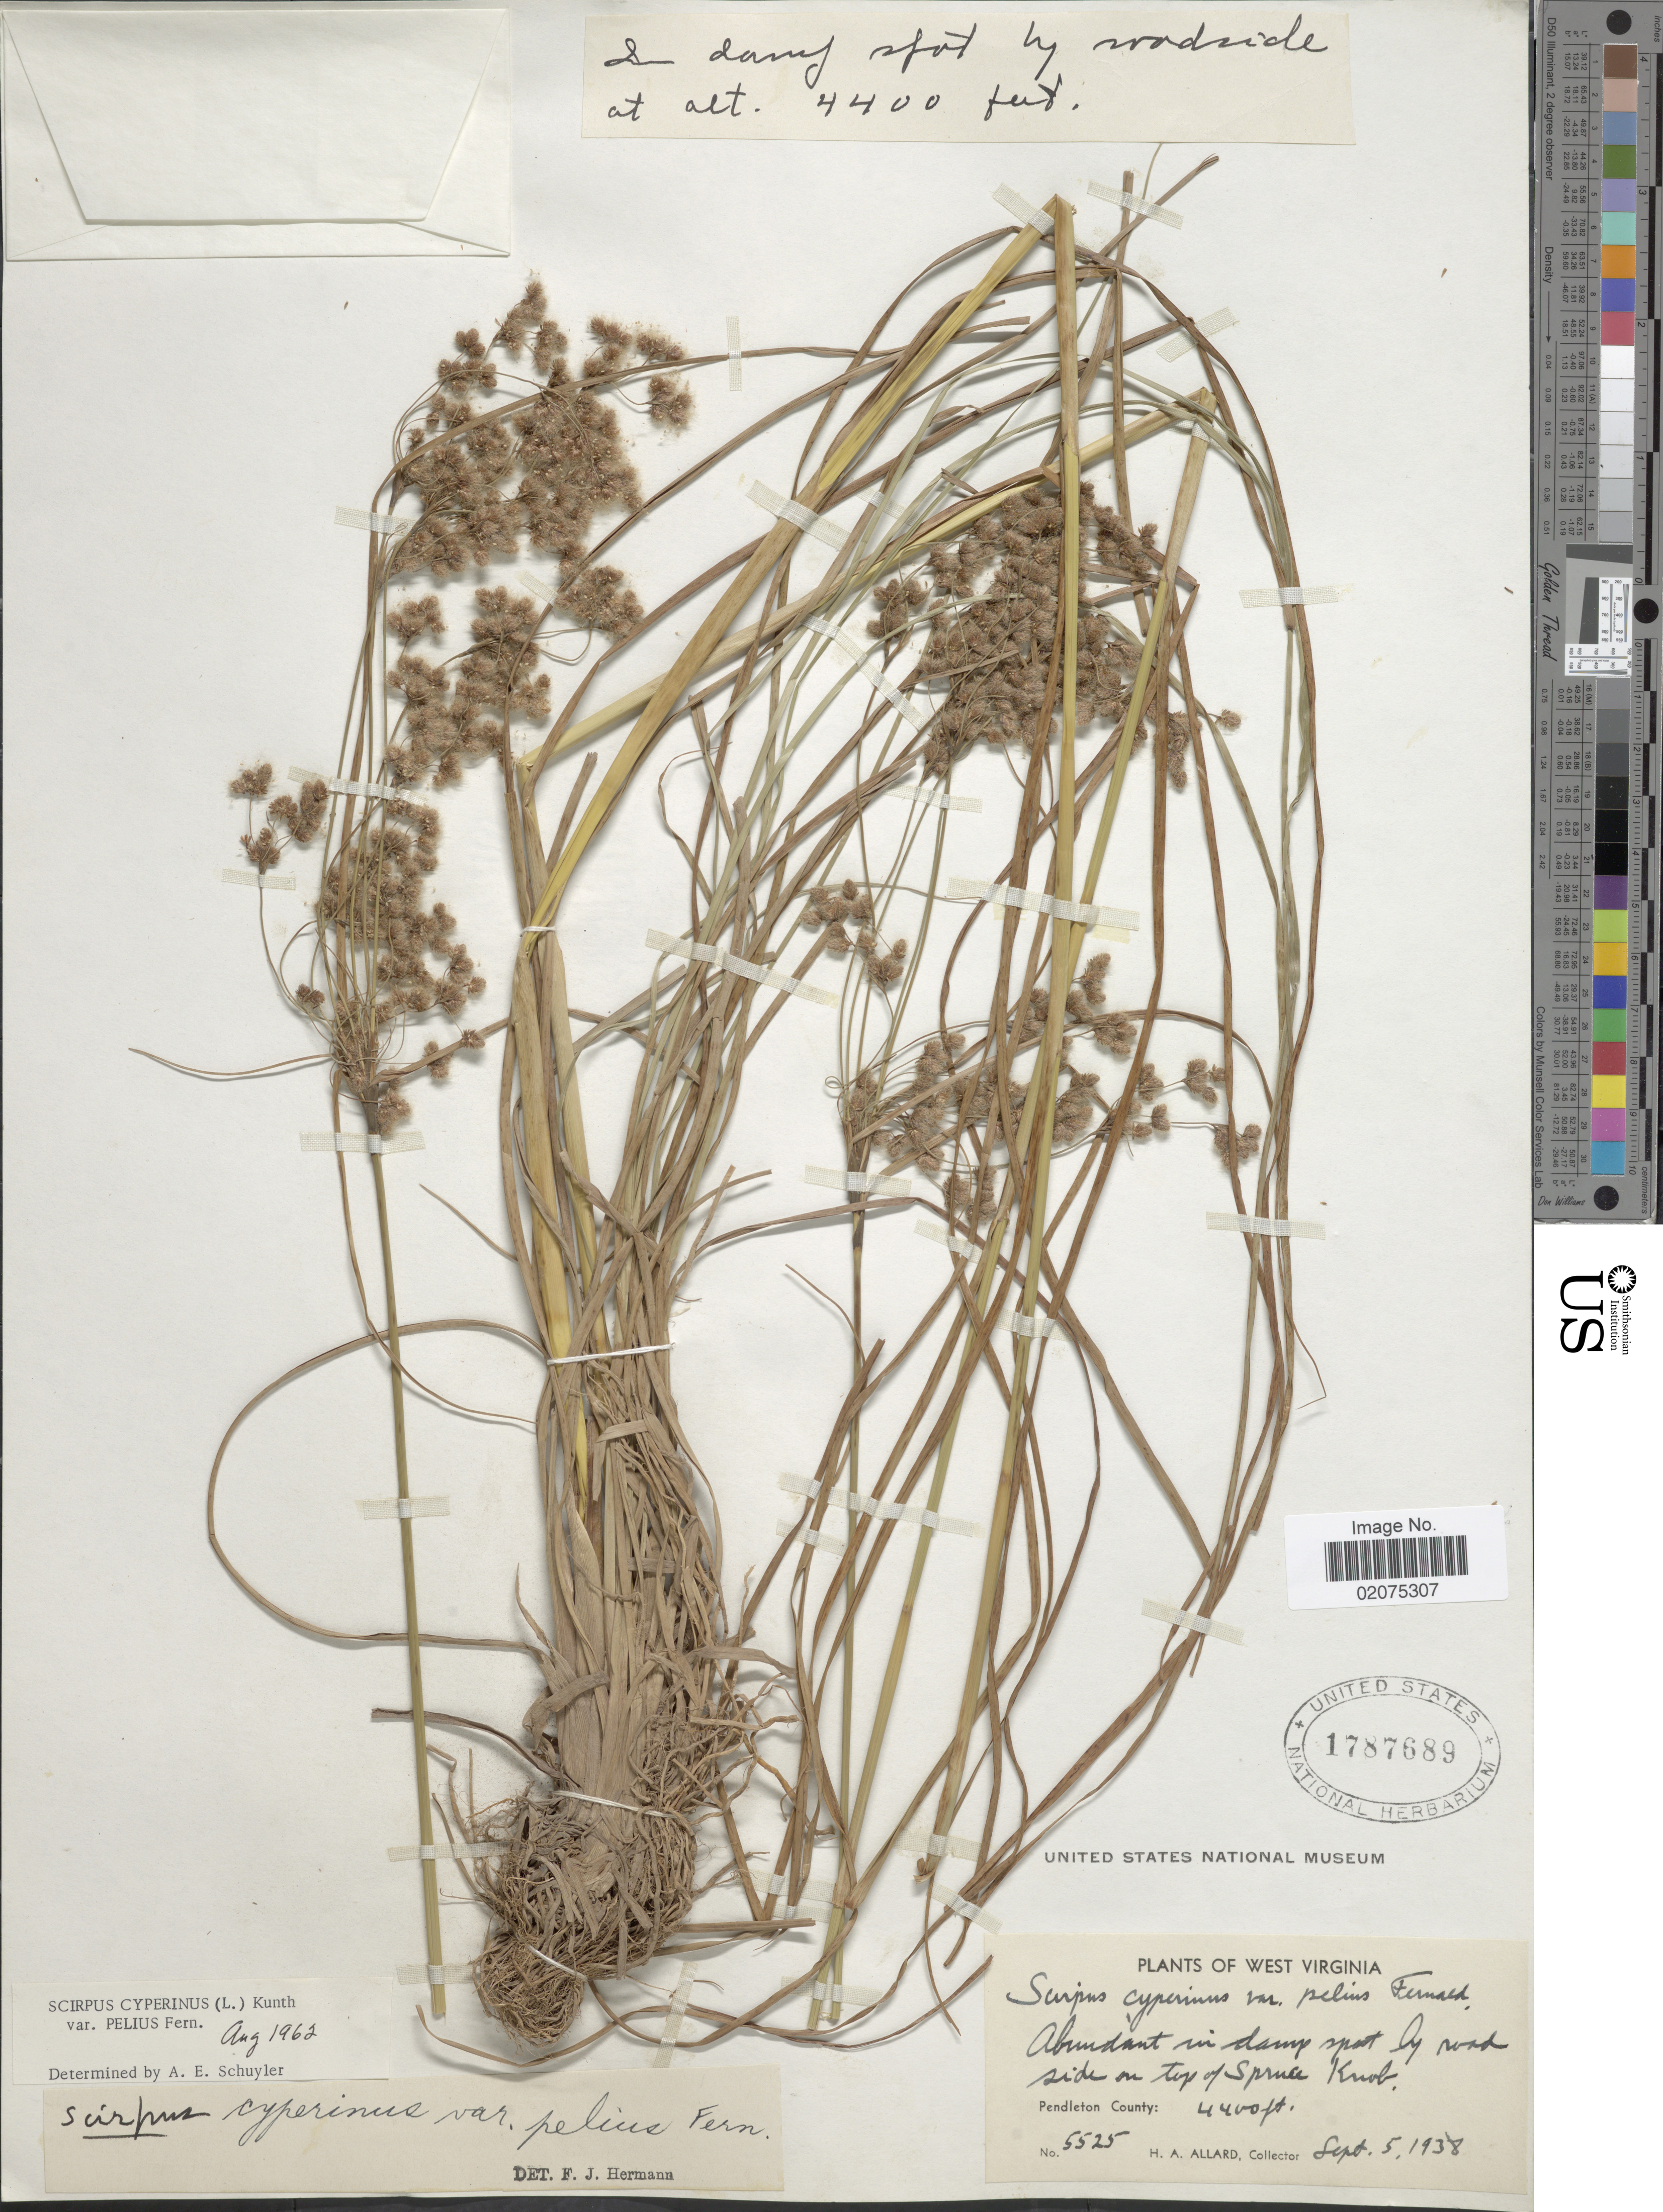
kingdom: Plantae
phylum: Tracheophyta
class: Liliopsida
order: Poales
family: Cyperaceae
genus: Scirpus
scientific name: Scirpus cyperinus var. pelius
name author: Fernald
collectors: H. A. Allard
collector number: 5525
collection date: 1938-09-05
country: United States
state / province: West Virginia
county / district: Pendleton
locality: On top of Spruce Knob, Pendleton County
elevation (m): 1341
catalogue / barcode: US 1787689